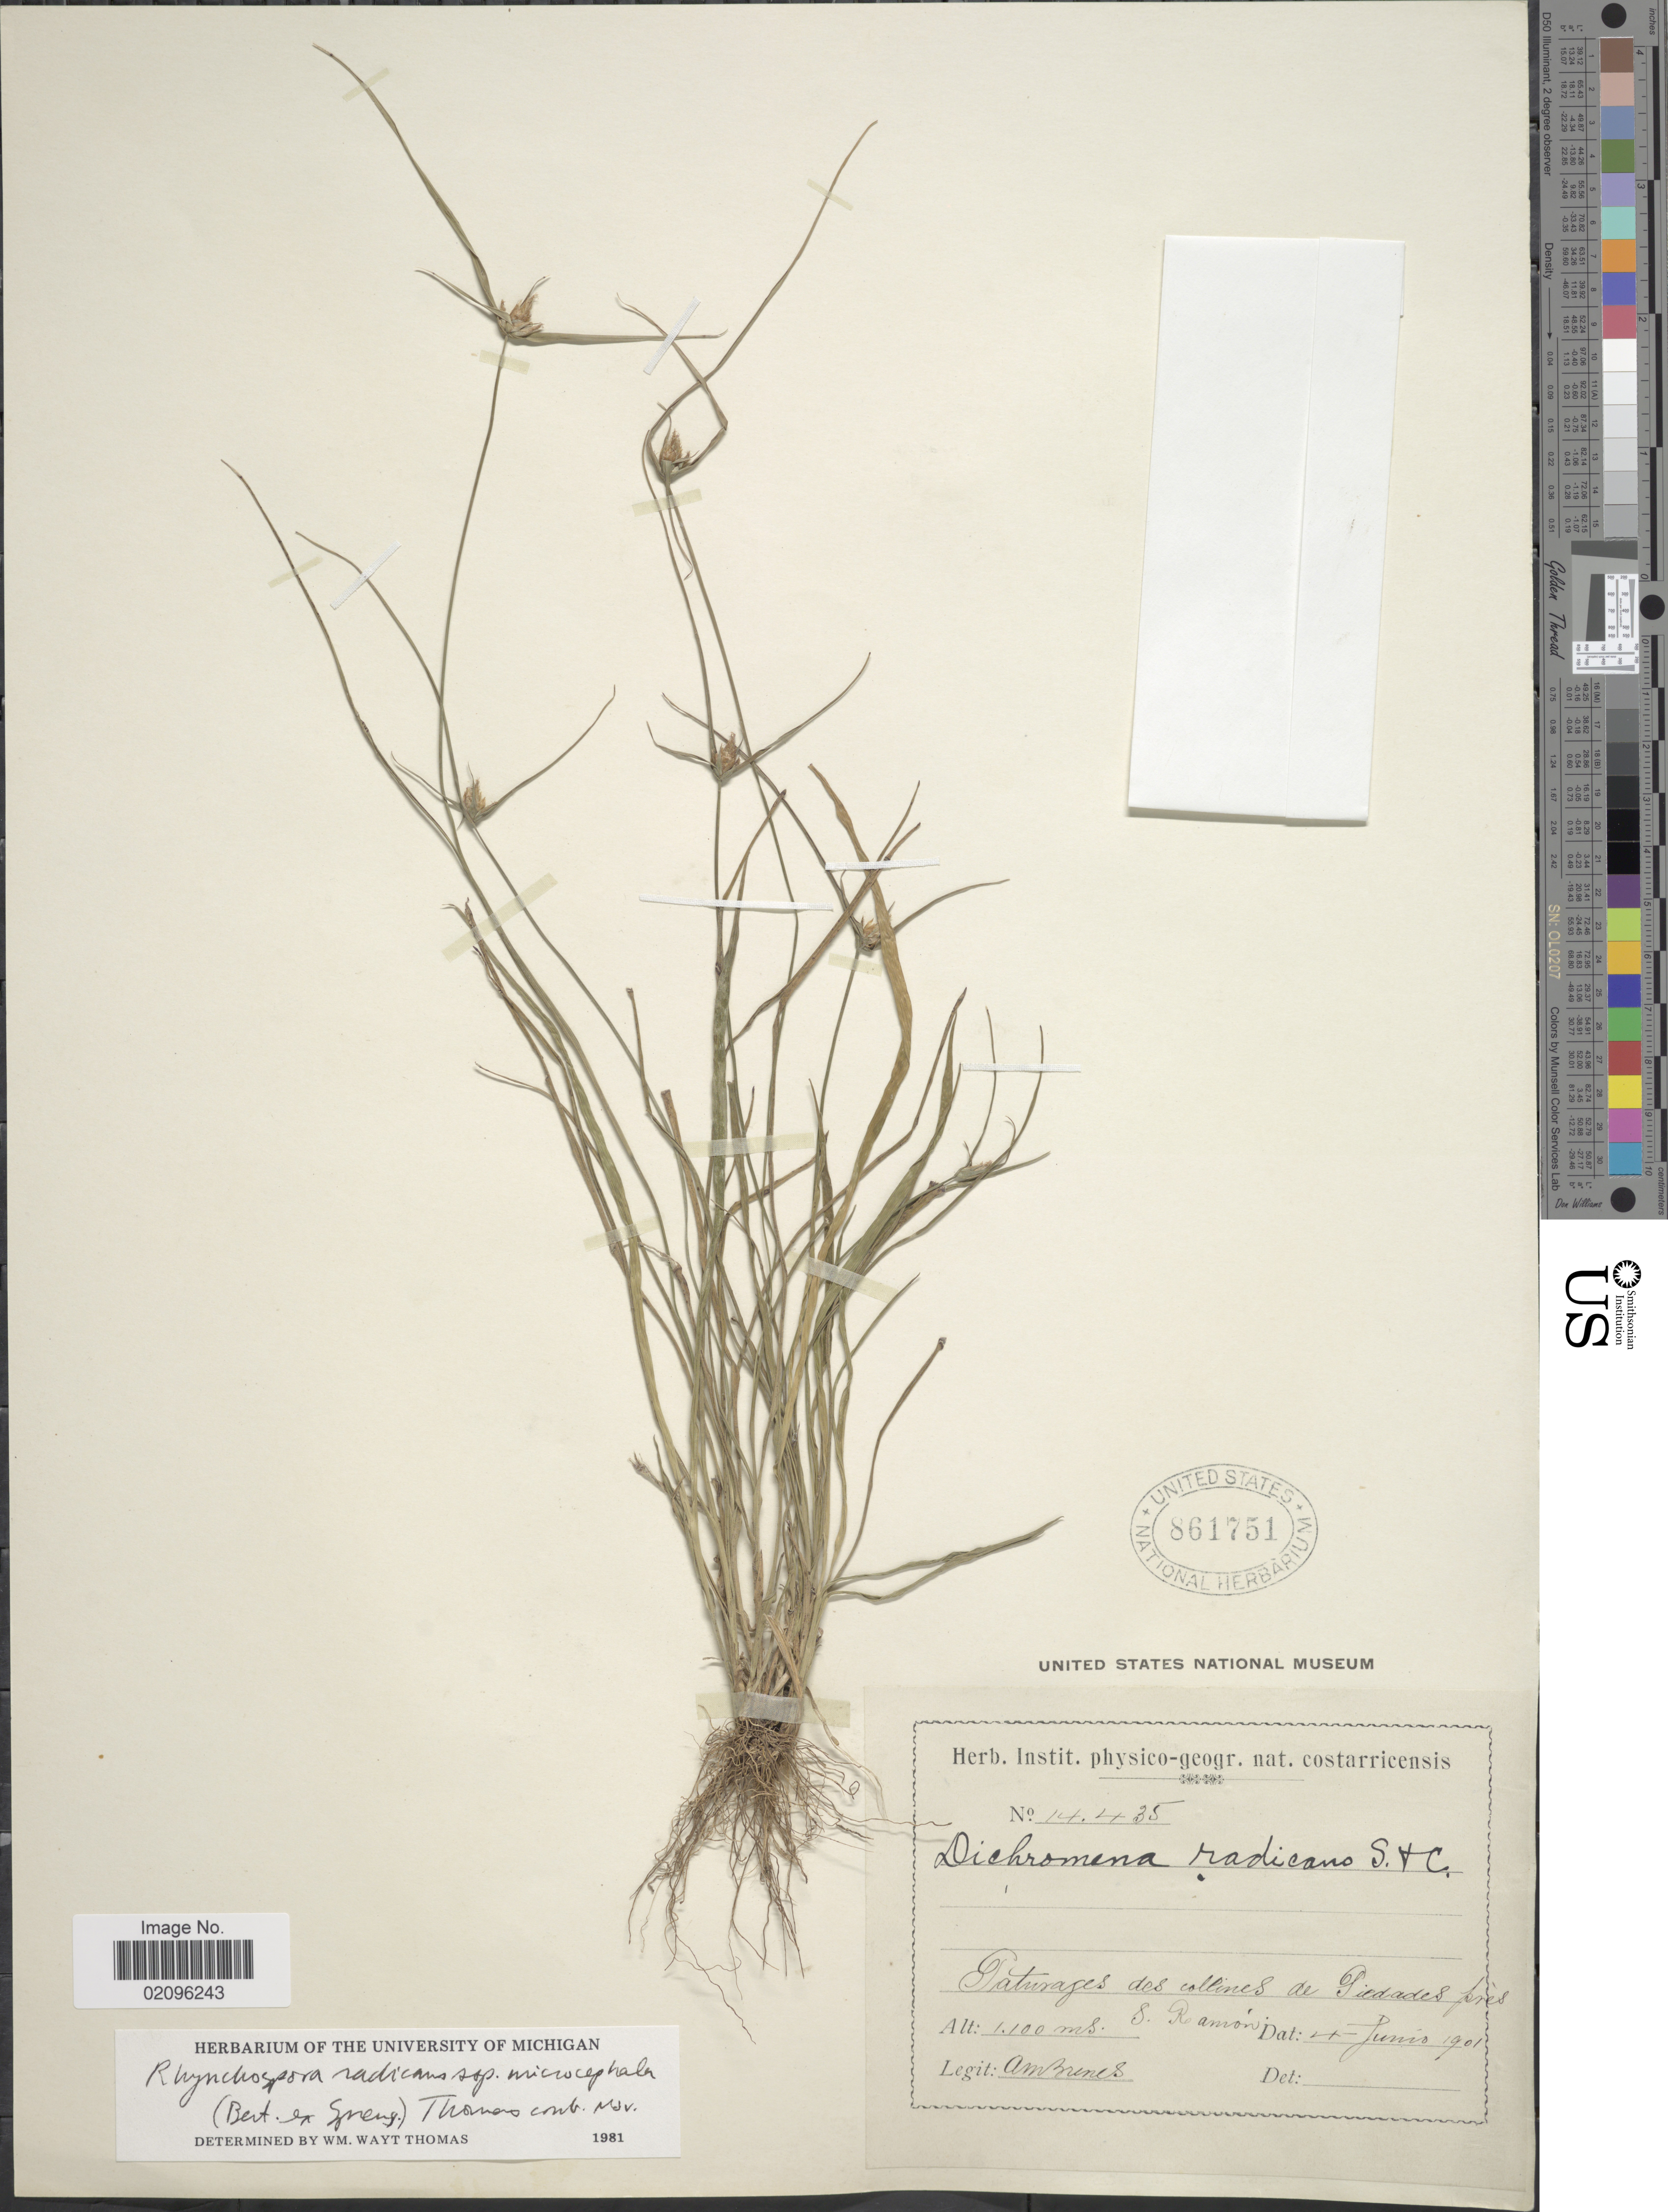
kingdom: Plantae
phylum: Tracheophyta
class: Liliopsida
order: Poales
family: Cyperaceae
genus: Rhynchospora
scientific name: Rhynchospora radicans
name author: (Schltdl. & Cham.) H. Pfeiff.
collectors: A. Brenes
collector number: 14435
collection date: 1901-06-04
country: Costa Rica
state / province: Alajuela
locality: Pâturages des collines de Piedades près S. Ramón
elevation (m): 1100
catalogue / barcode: US 861751